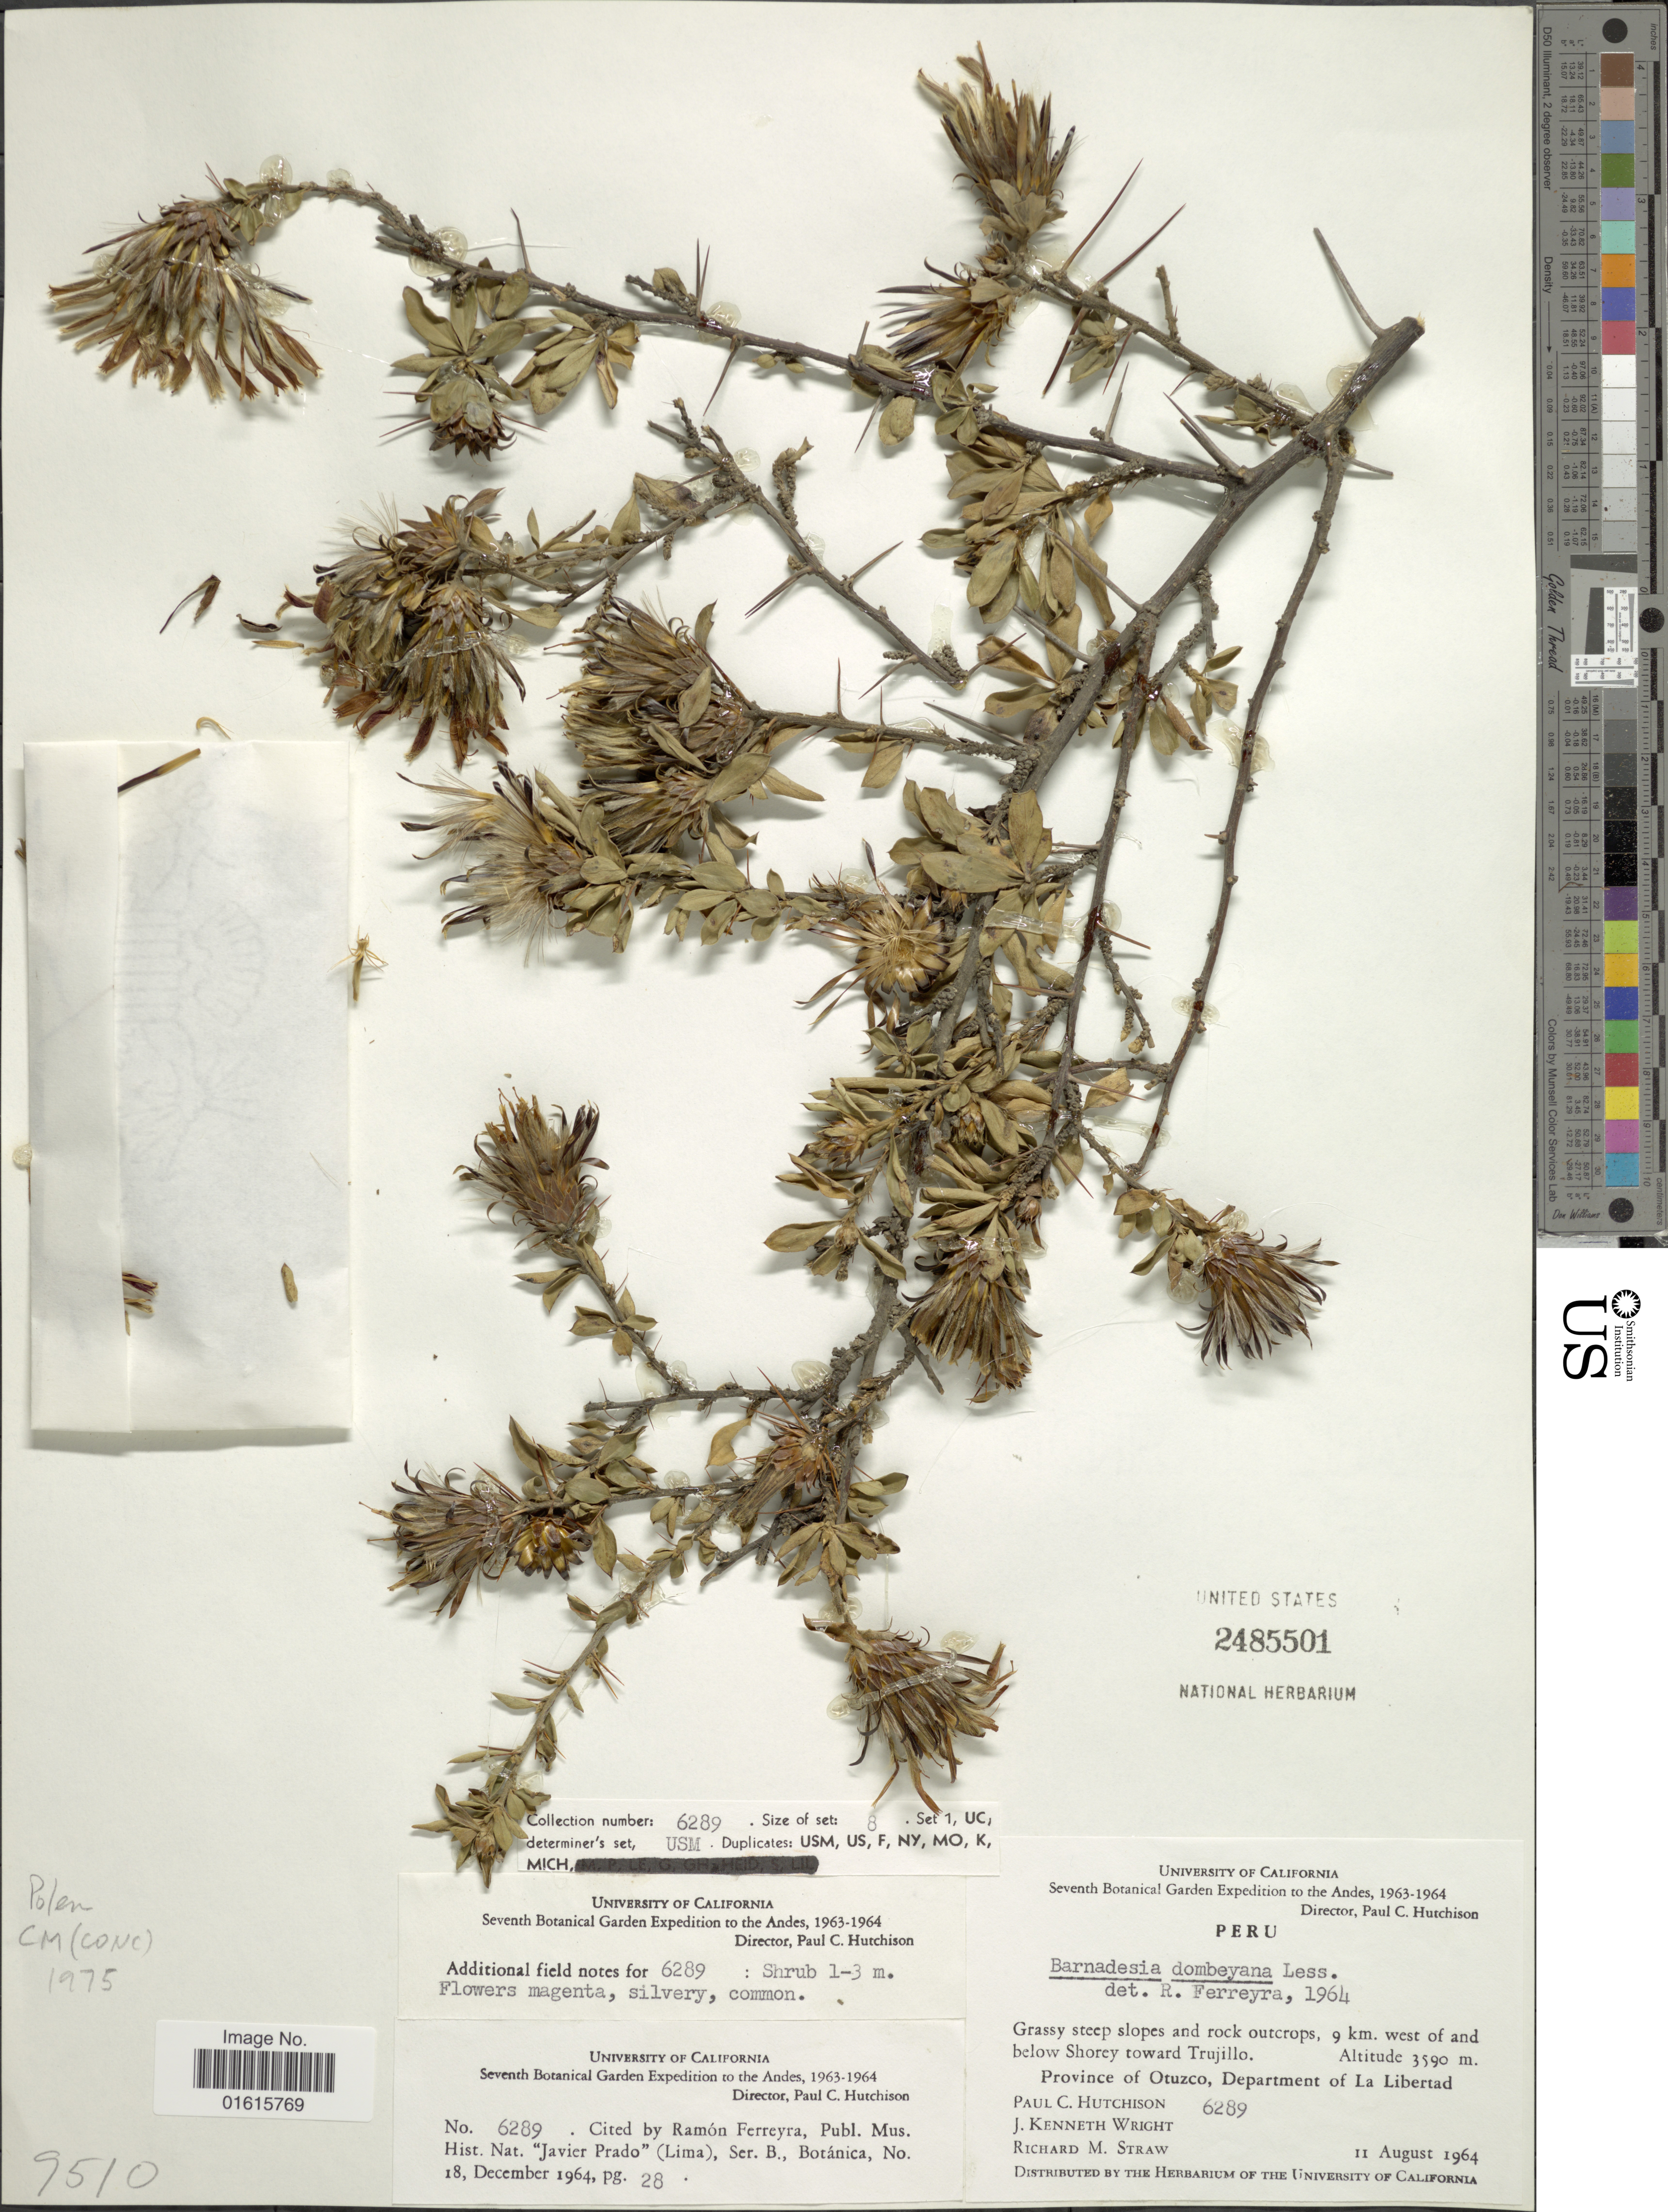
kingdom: Plantae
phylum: Tracheophyta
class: Magnoliopsida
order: Asterales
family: Asteraceae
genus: Barnadesia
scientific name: Barnadesia dombeyana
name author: Less.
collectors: P. C. Hutchison, J. K. Wright & R. M. Straw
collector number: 6289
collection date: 1964-08-11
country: Peru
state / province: La Libertad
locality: Grassy steep slopes and rocky outcrops, 9 km west of and below Shorey toward Trujillo. Province of Otuzco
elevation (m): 3590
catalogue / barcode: US 2485501